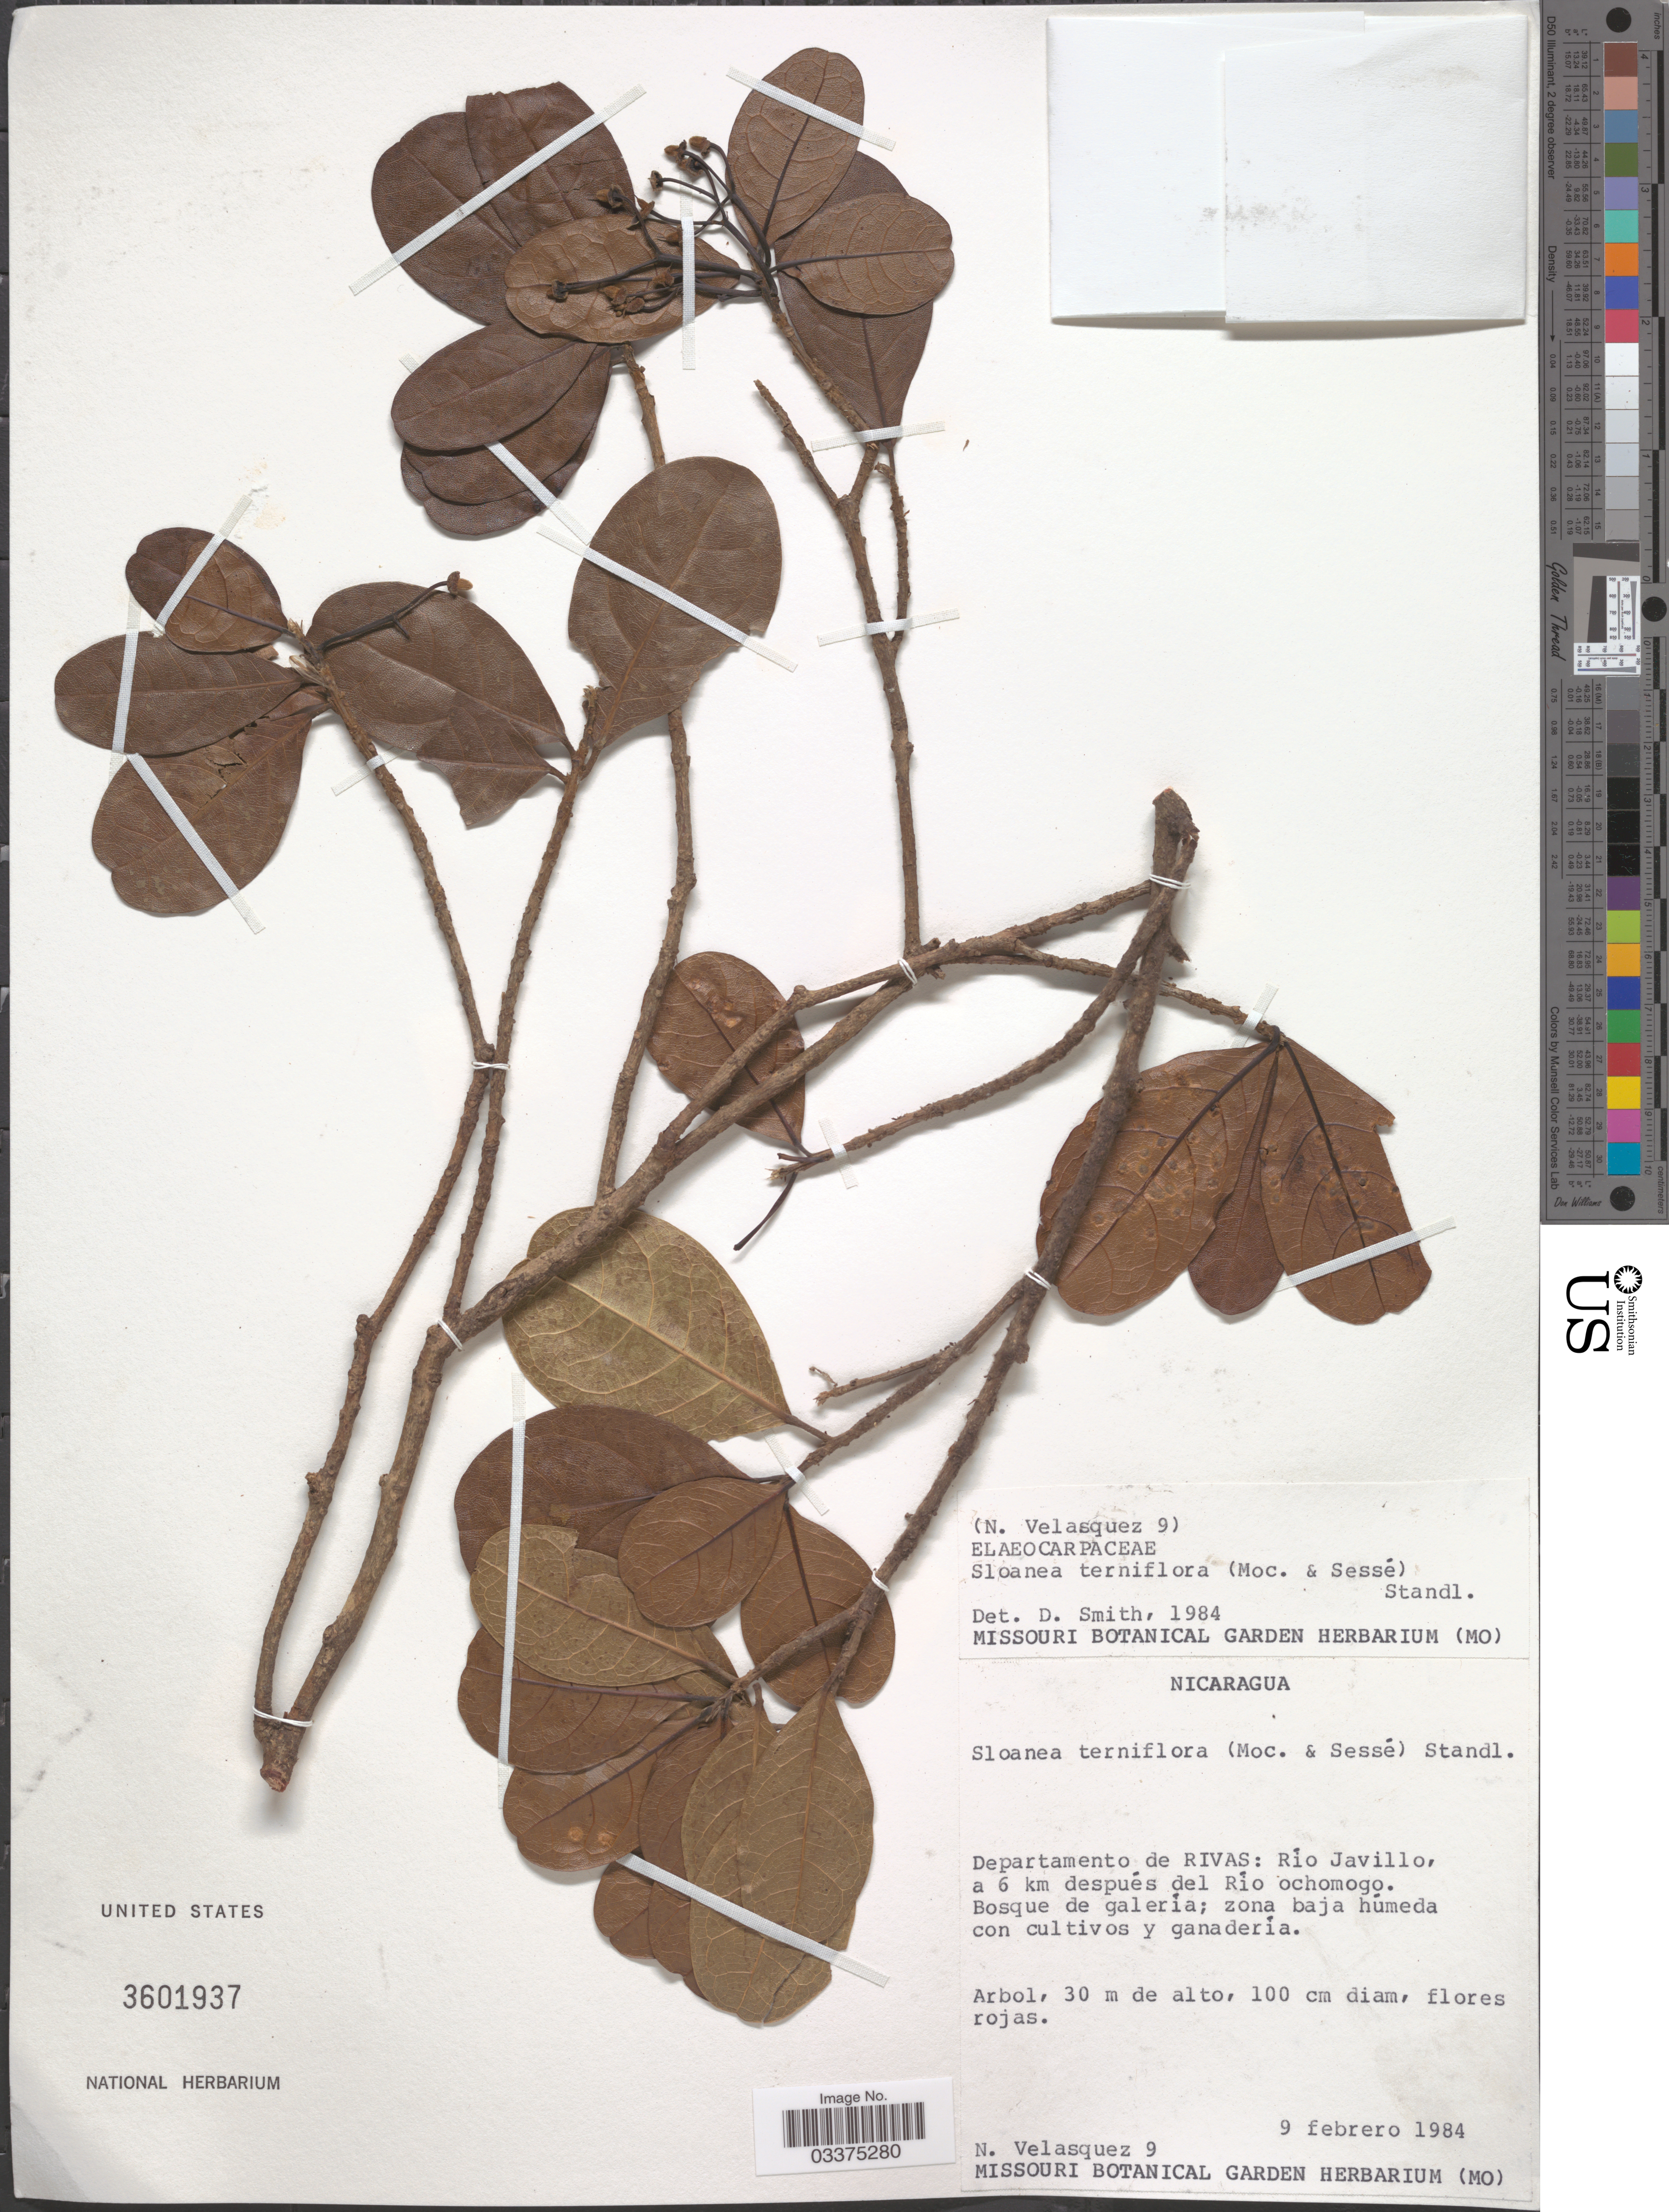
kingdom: Plantae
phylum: Tracheophyta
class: Magnoliopsida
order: Oxalidales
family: Elaeocarpaceae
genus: Sloanea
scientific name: Sloanea terniflora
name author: (Moc. & Sessé ex DC.) Standl.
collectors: N. Velasquez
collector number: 9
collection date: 1984-02-09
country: Nicaragua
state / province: Rivas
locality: Departamento de Rivas: Río Javillo, a 6 km después del Río ochomogo.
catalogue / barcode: US 3601937